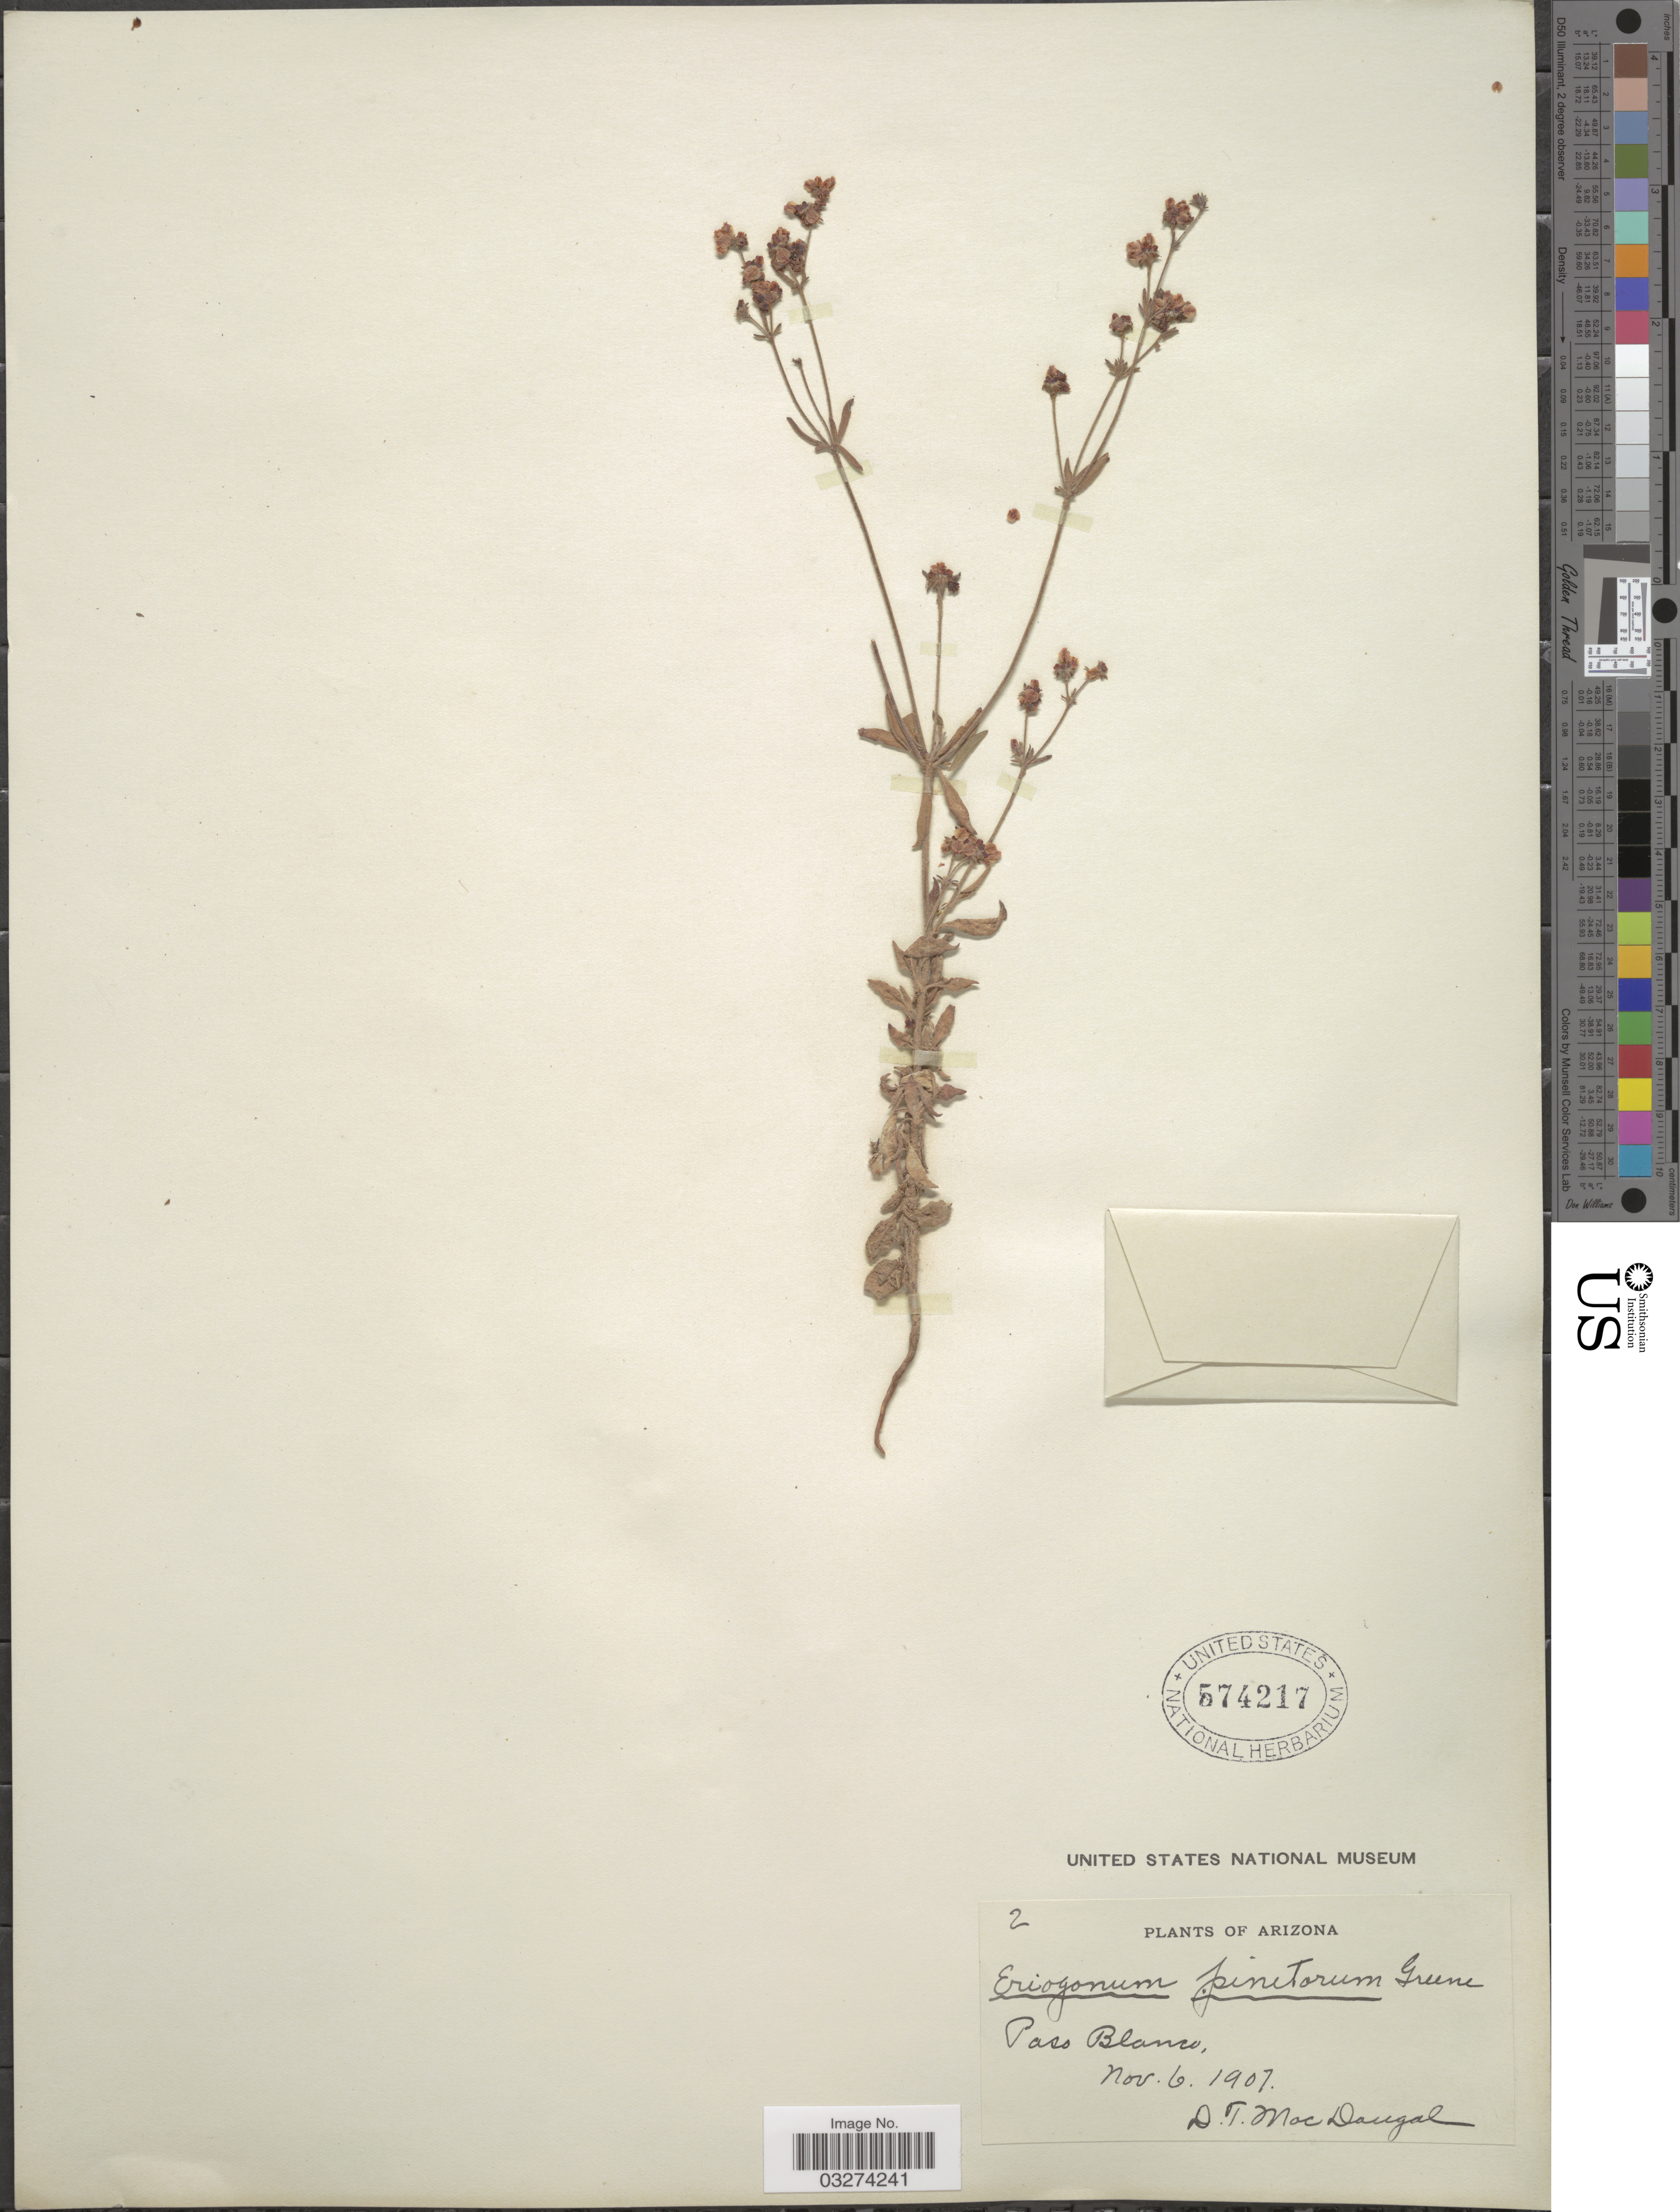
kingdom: Plantae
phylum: Tracheophyta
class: Magnoliopsida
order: Caryophyllales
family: Polygonaceae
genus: Eriogonum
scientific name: Eriogonum abertianum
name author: Torr.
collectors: D. T. MacDougal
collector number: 2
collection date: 1907-11-06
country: United States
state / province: Arizona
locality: Paso Blanco.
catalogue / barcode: US 574217